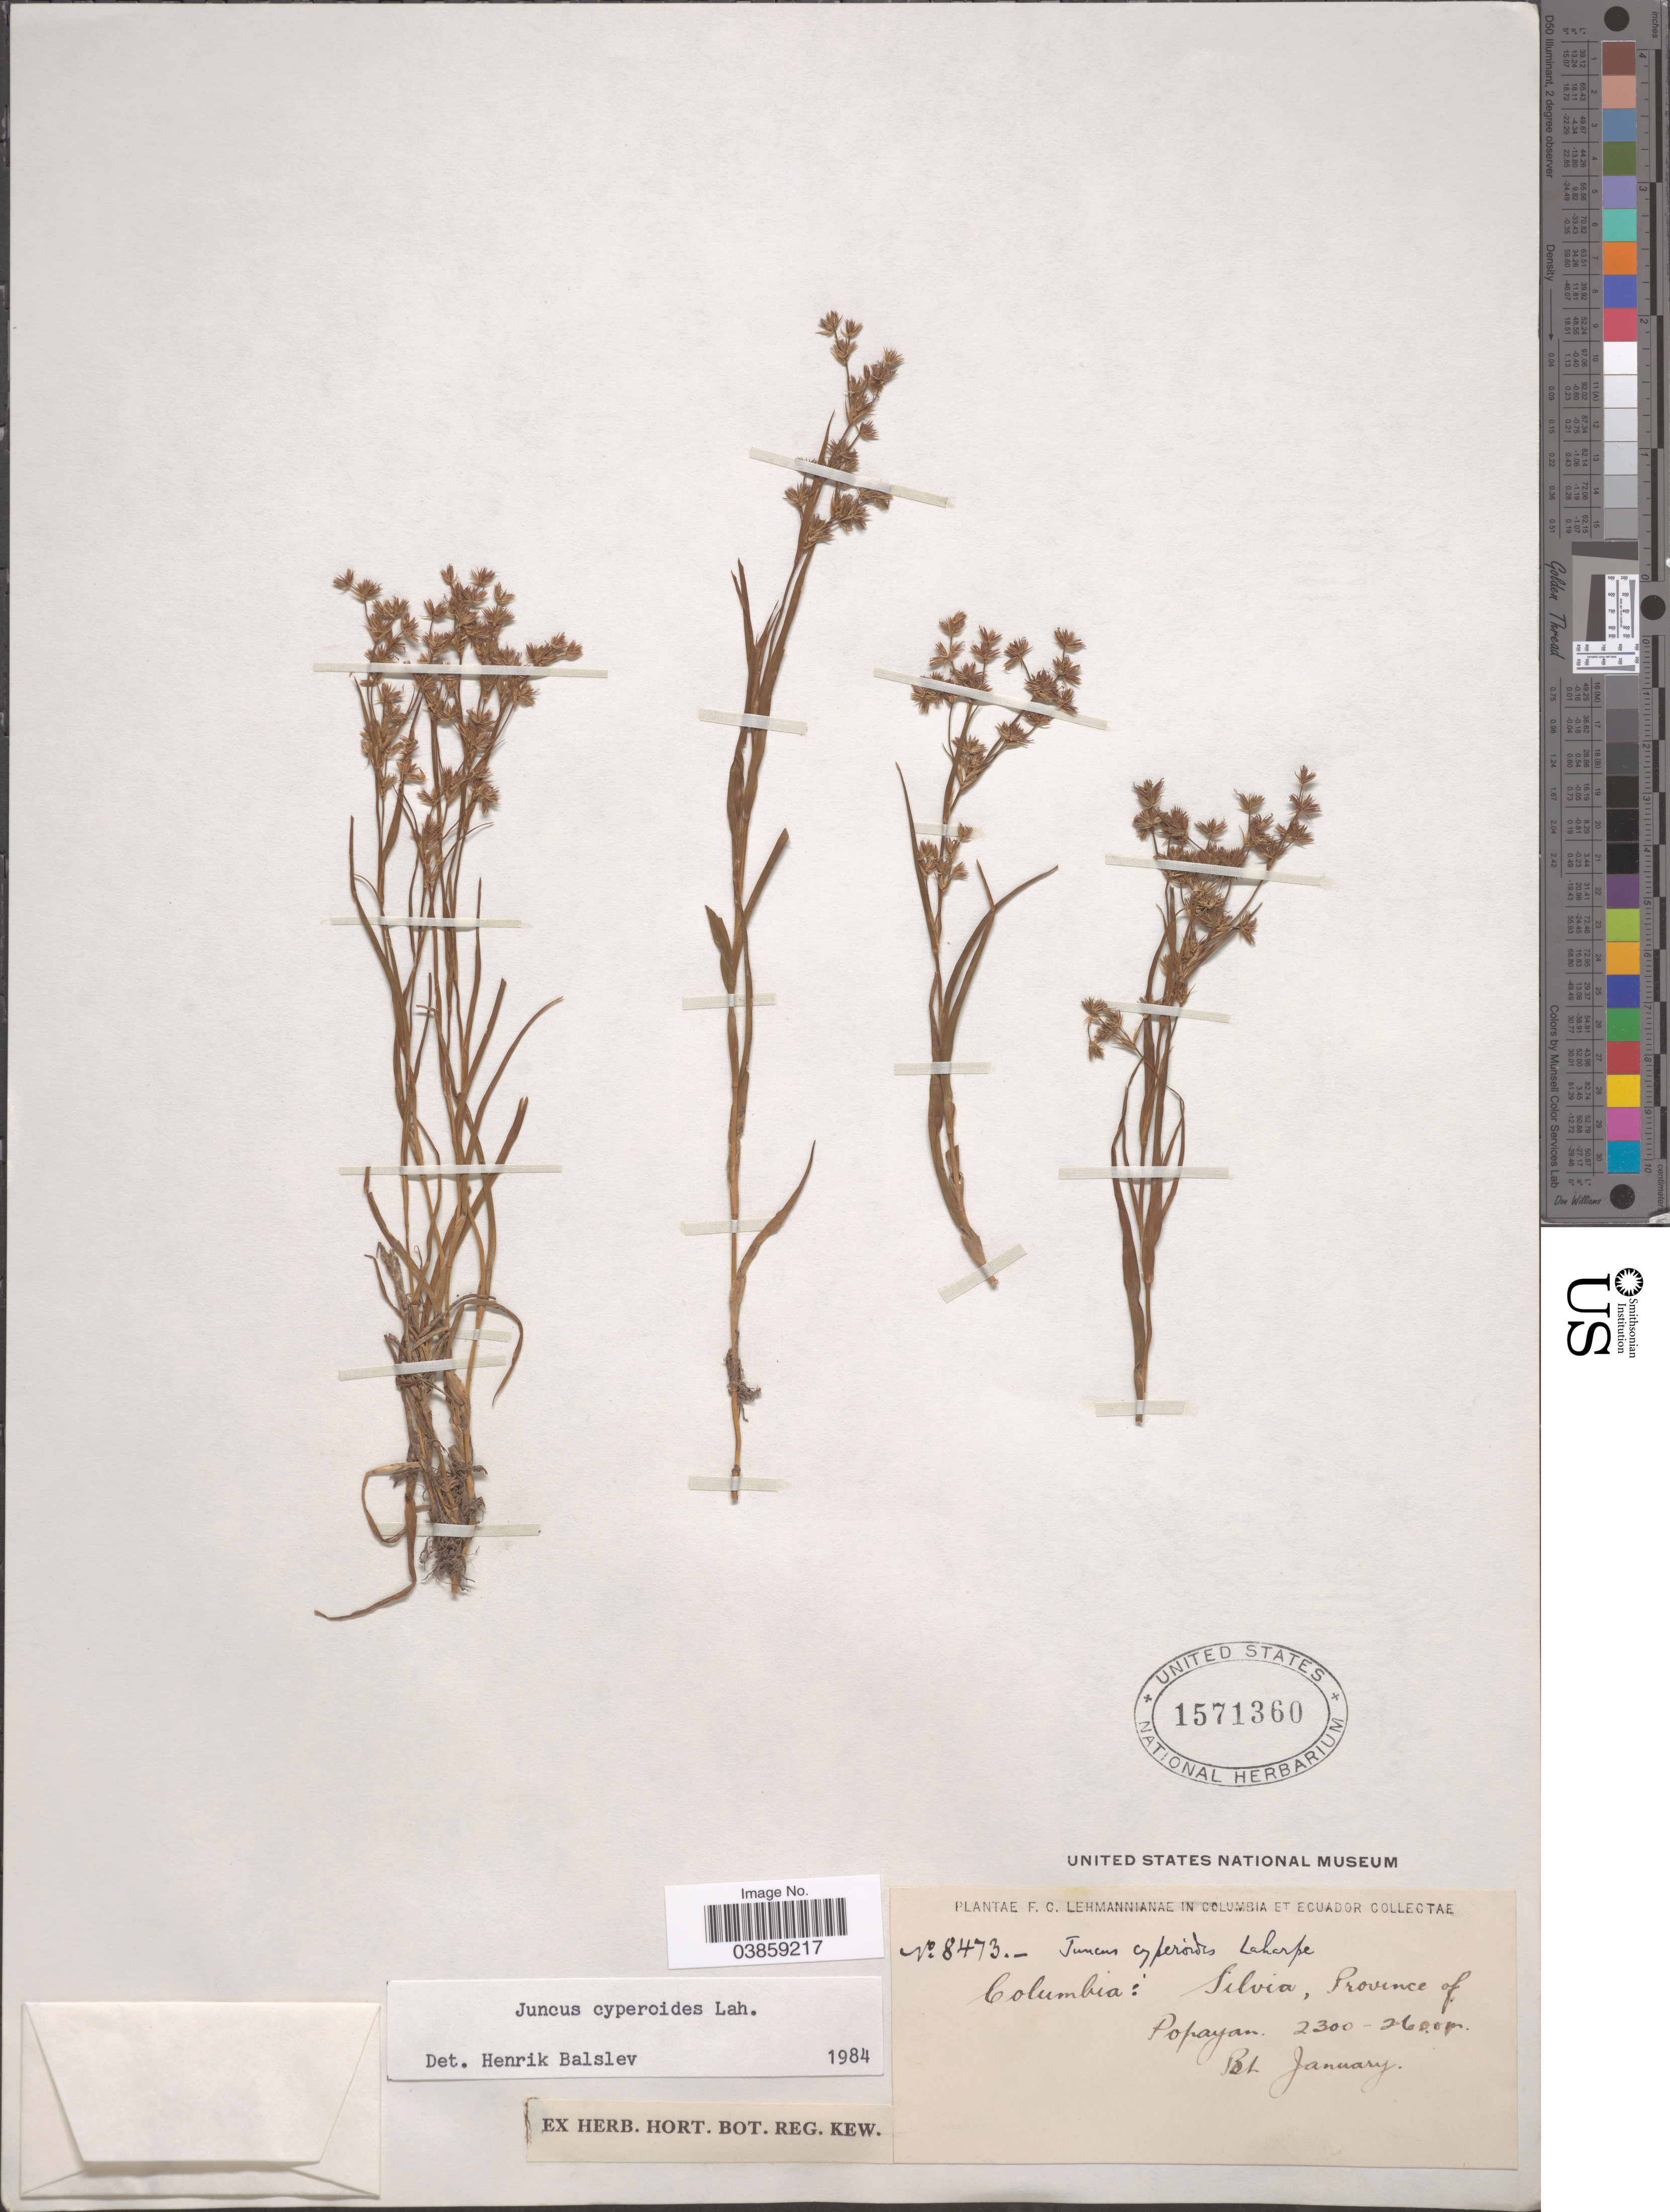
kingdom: Plantae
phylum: Tracheophyta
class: Liliopsida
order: Poales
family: Juncaceae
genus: Juncus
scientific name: Juncus cyperoides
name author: Laharpe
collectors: F. C. Lehmann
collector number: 8473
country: Colombia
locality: Silvia, Province of Popayan.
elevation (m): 2300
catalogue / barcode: US 1571360